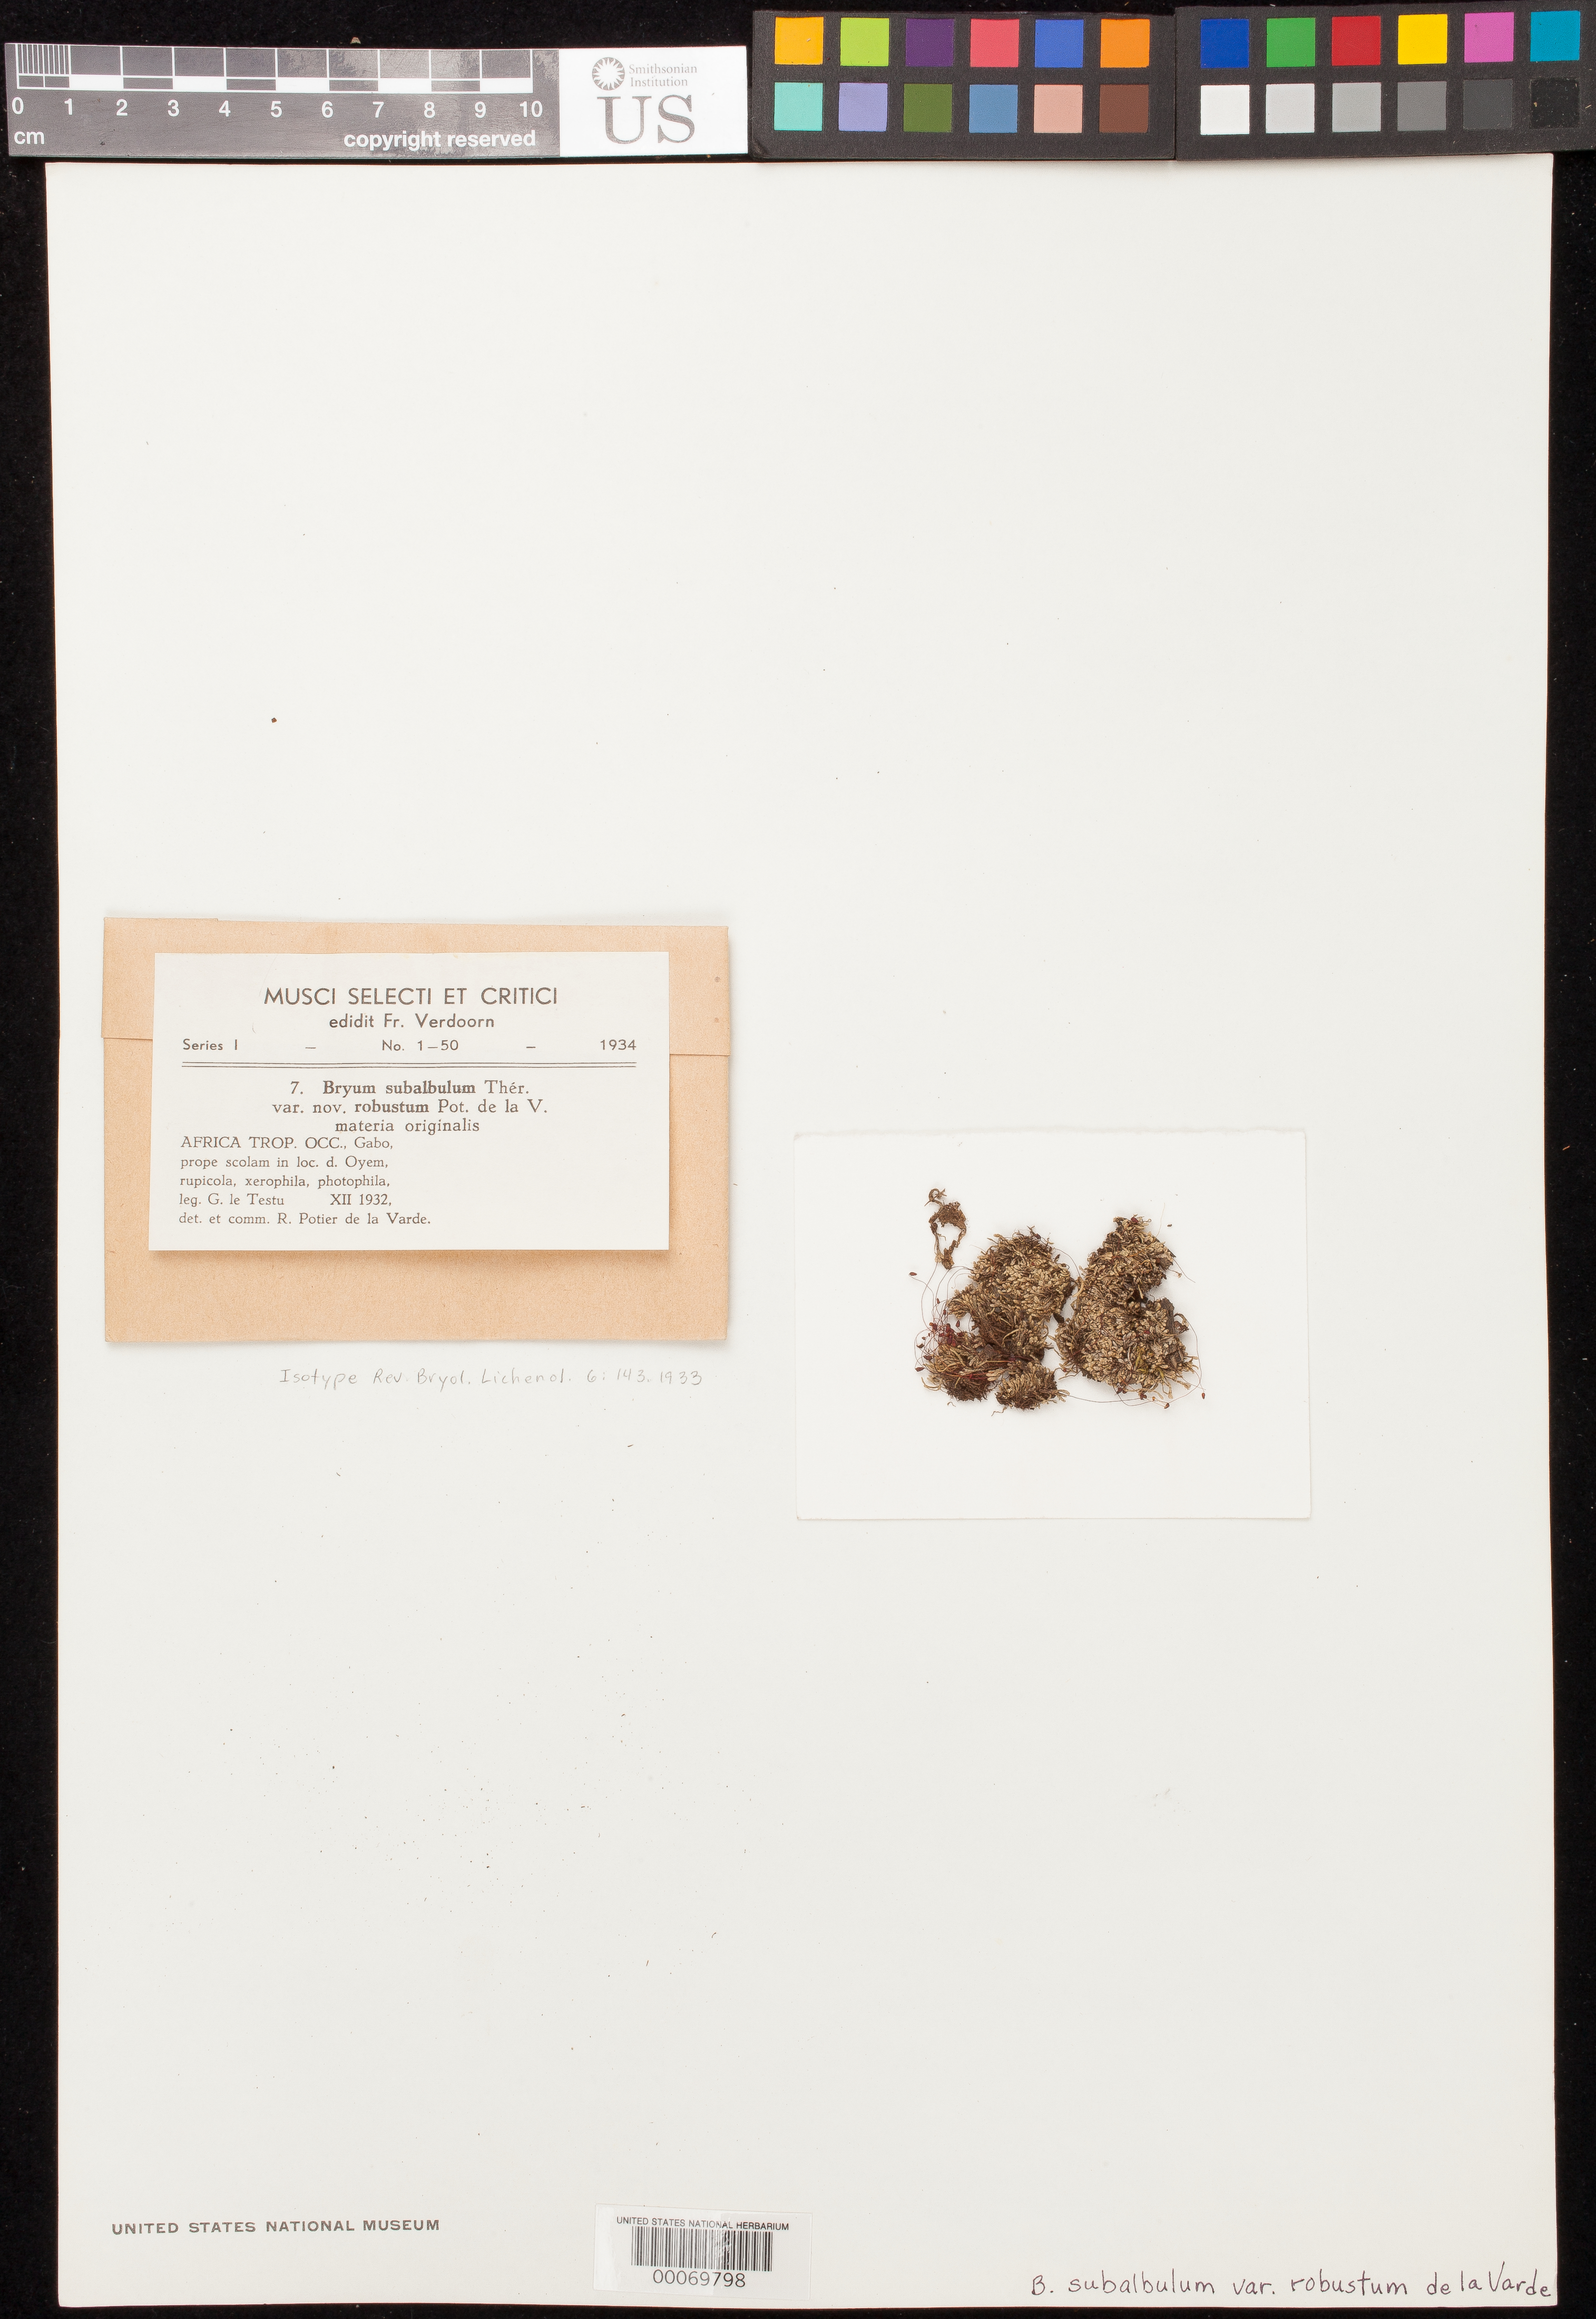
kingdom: Plantae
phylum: Bryophyta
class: Bryopsida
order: Bryales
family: Bryaceae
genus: Bryum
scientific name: Bryum subalbulum var. robustum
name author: P. de la Varde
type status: Isotype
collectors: G. Testu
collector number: Verd. Musci Sel. Crit. 7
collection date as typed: Dec 1932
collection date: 1932-12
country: Gabon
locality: Oyem, school rocks.